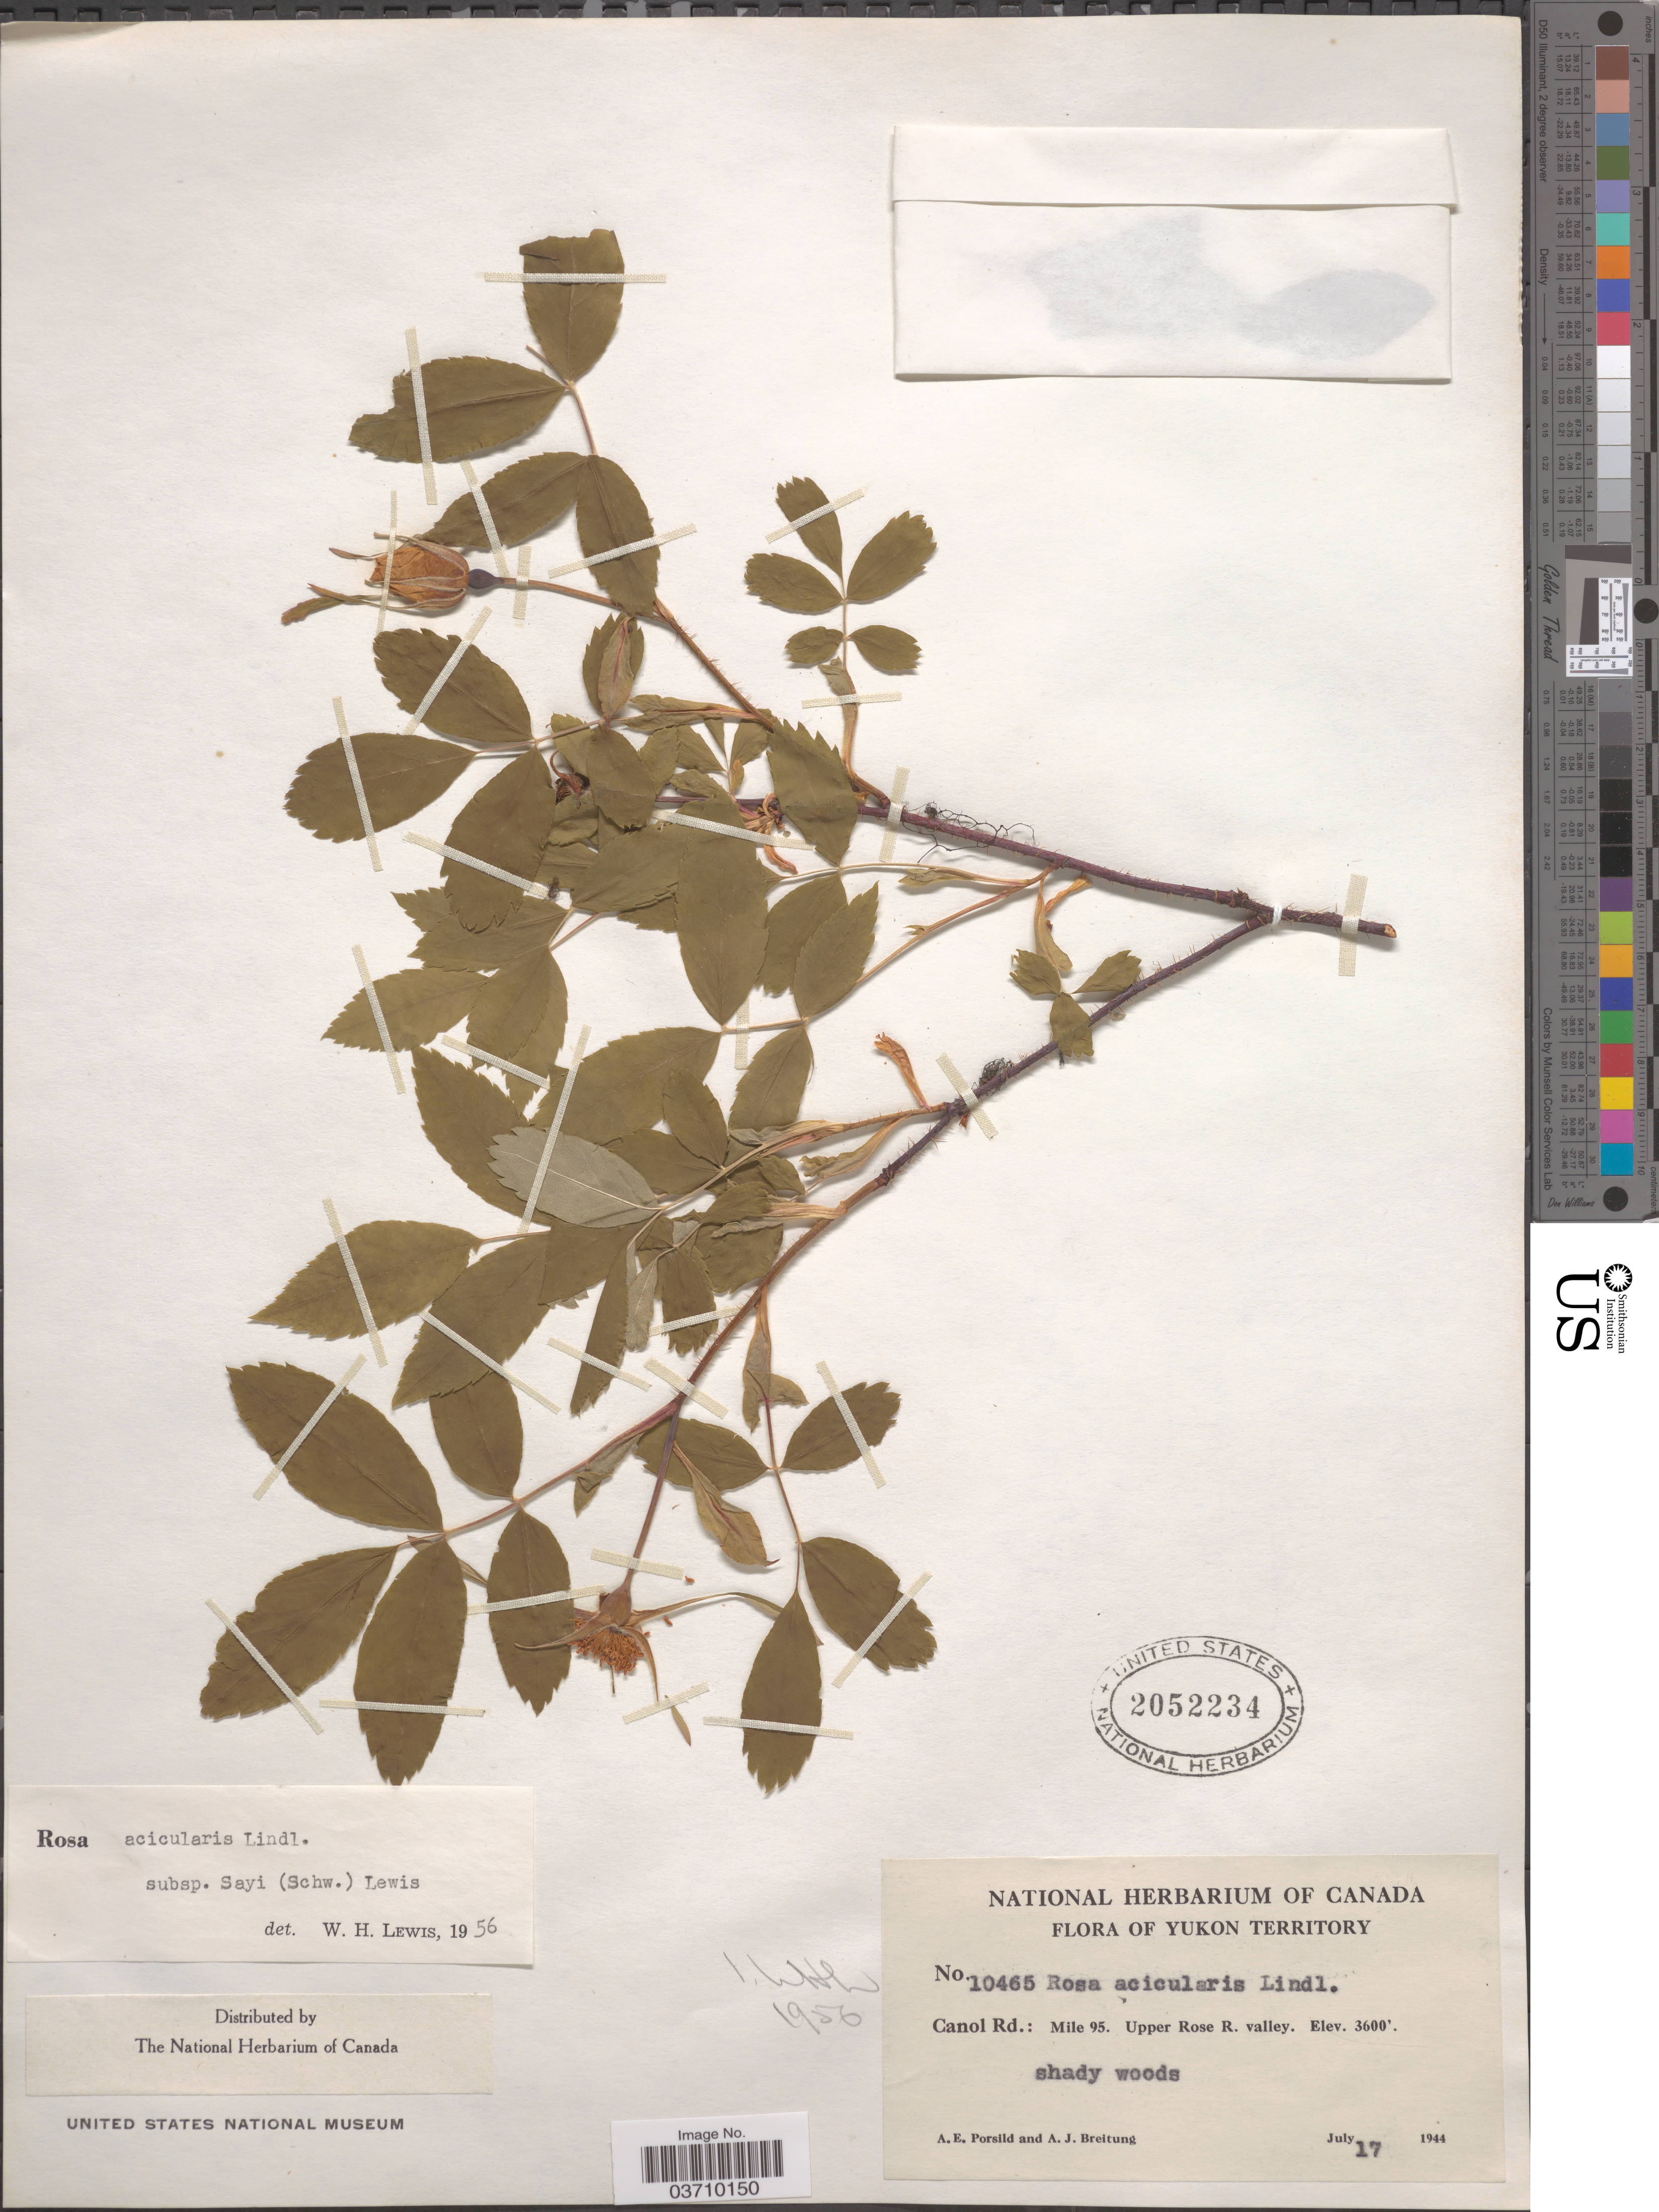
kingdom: Plantae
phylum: Tracheophyta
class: Magnoliopsida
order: Rosales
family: Rosaceae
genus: Rosa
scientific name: Rosa acicularis var. sayi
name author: (Schwein.) Rehder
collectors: A. E. Porsild & A. Breitung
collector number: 10465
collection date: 1944-07-17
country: Canada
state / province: Yukon Territory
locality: Canol Rd.: Mile 95. Upper Rose R. valley.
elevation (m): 1097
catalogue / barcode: US 2052234